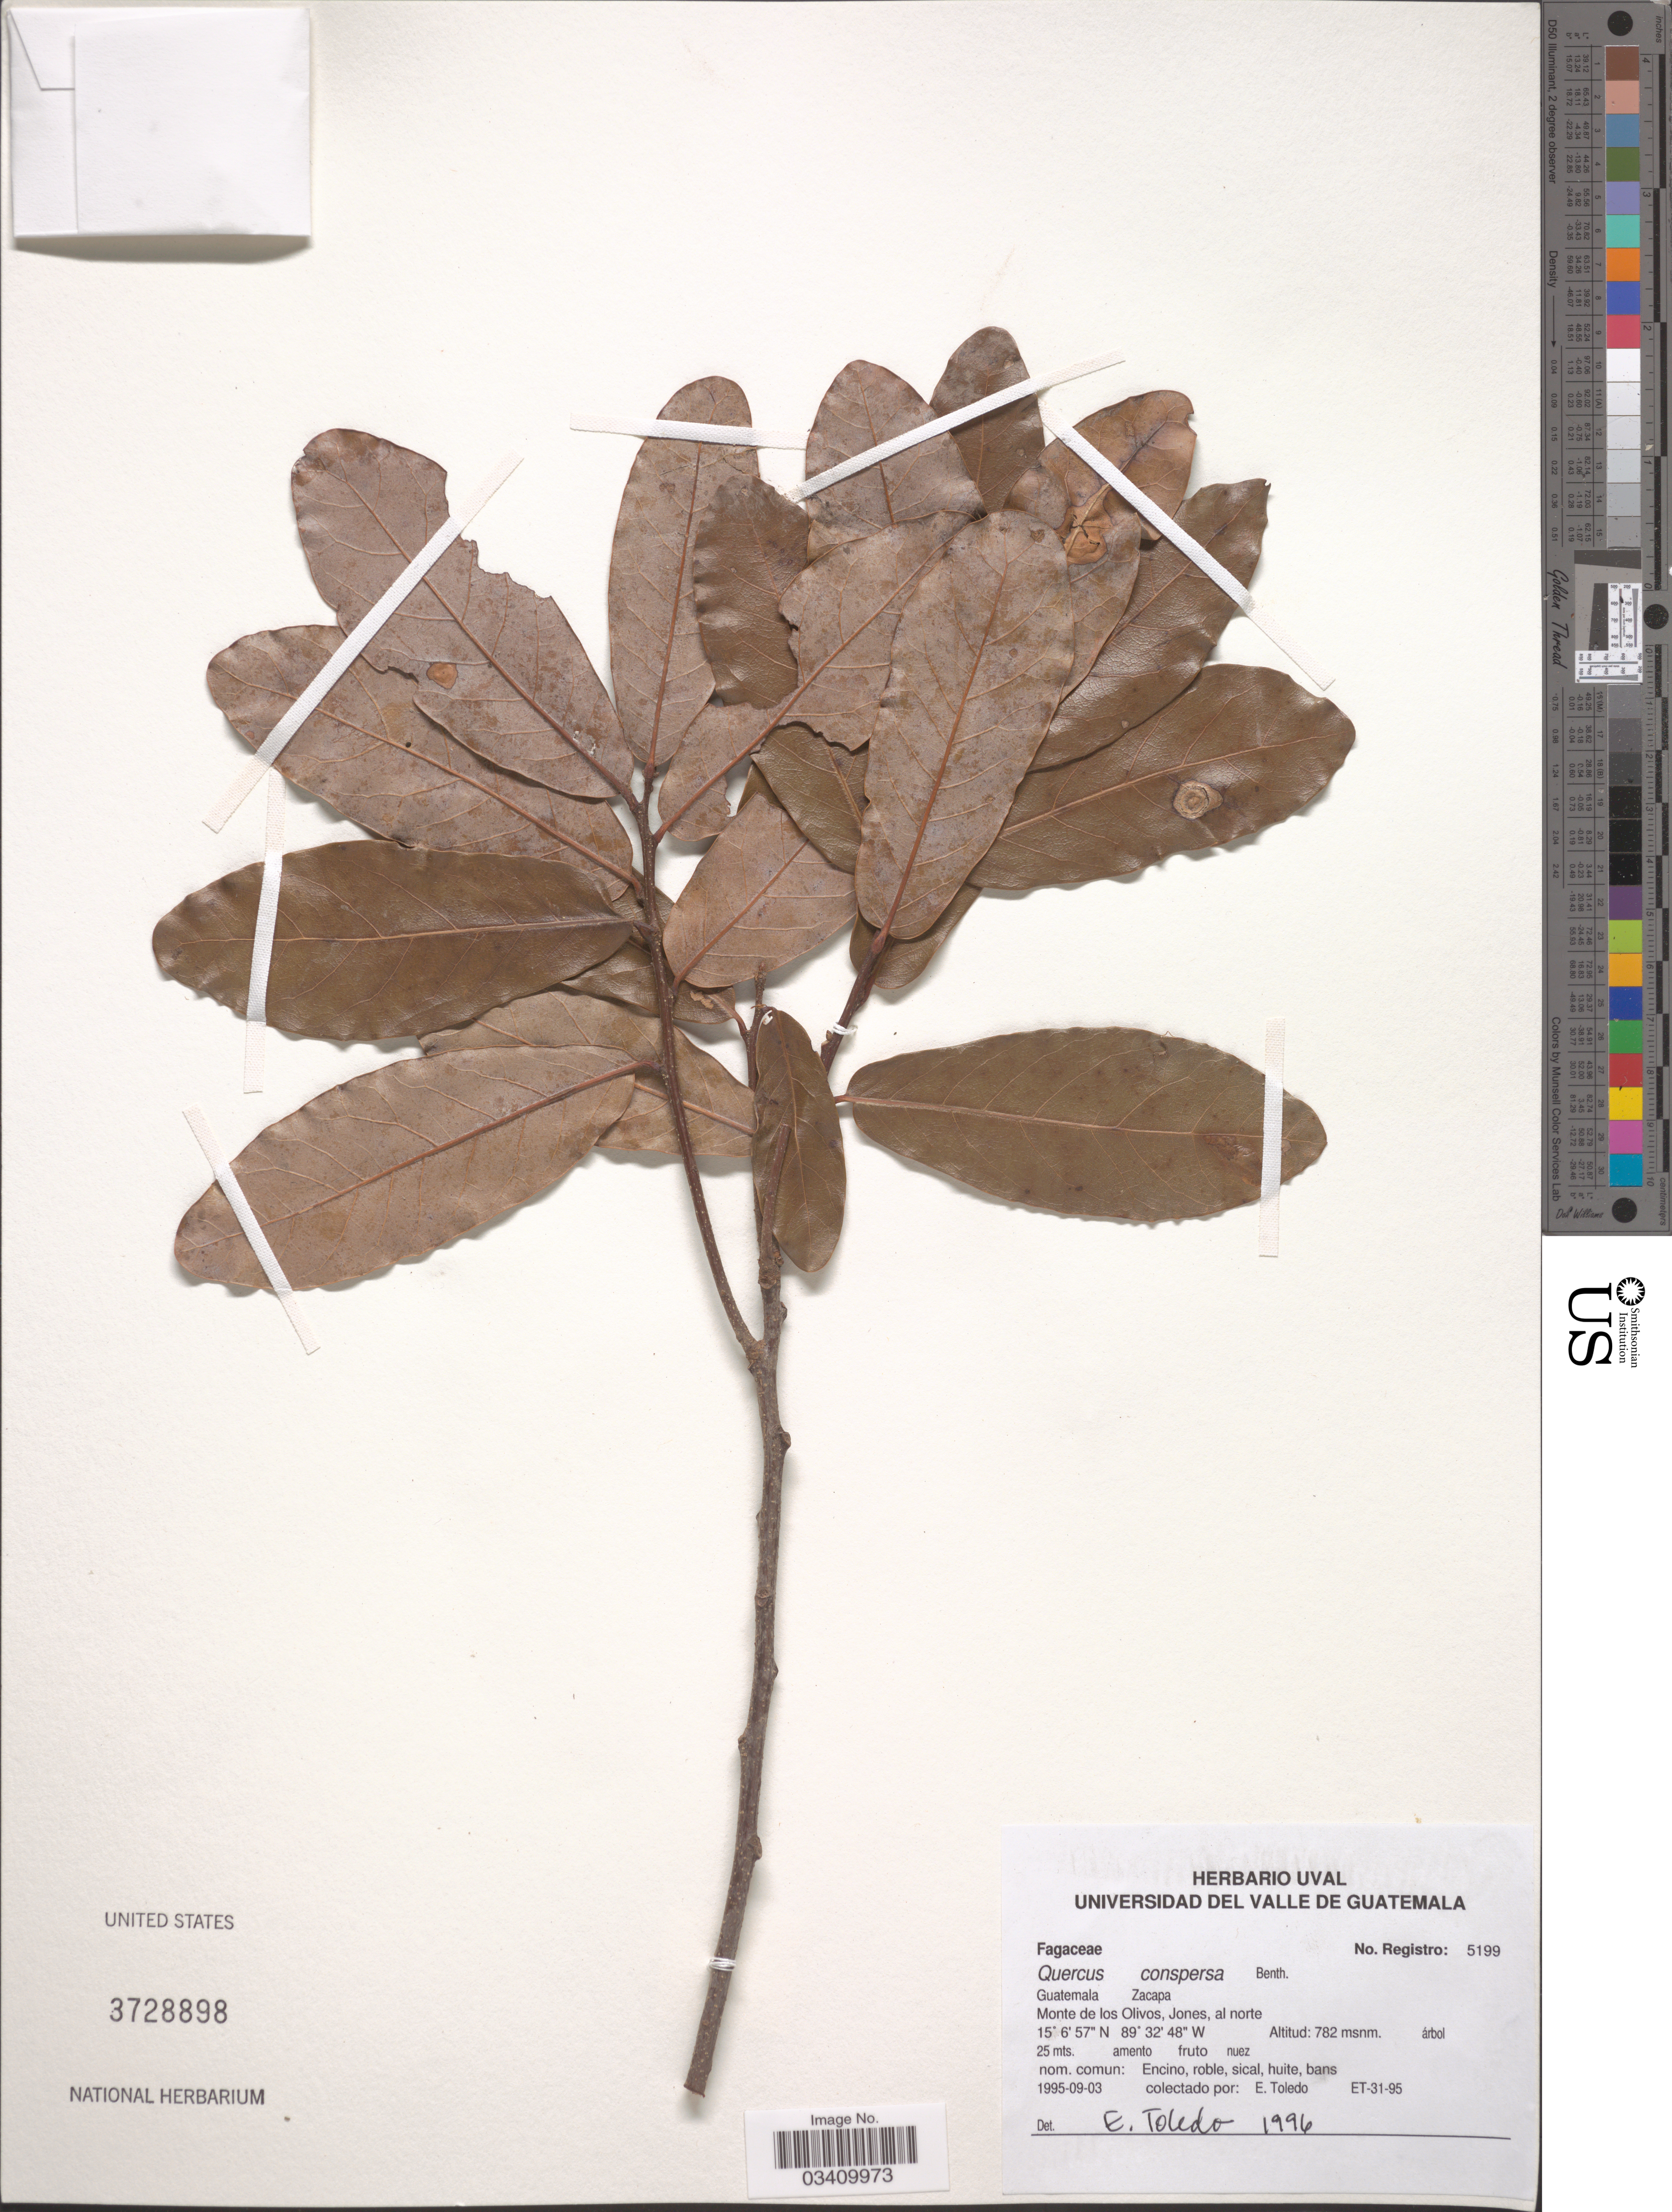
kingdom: Plantae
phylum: Tracheophyta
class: Magnoliopsida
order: Fagales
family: Fagaceae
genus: Quercus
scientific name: Quercus conspersa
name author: Benth.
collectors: E. Toledo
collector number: ET-31-95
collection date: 1995-09-03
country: Guatemala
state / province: Zacapa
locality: Monte de los Olivos, Jones, al norte.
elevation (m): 782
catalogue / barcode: US 3728898